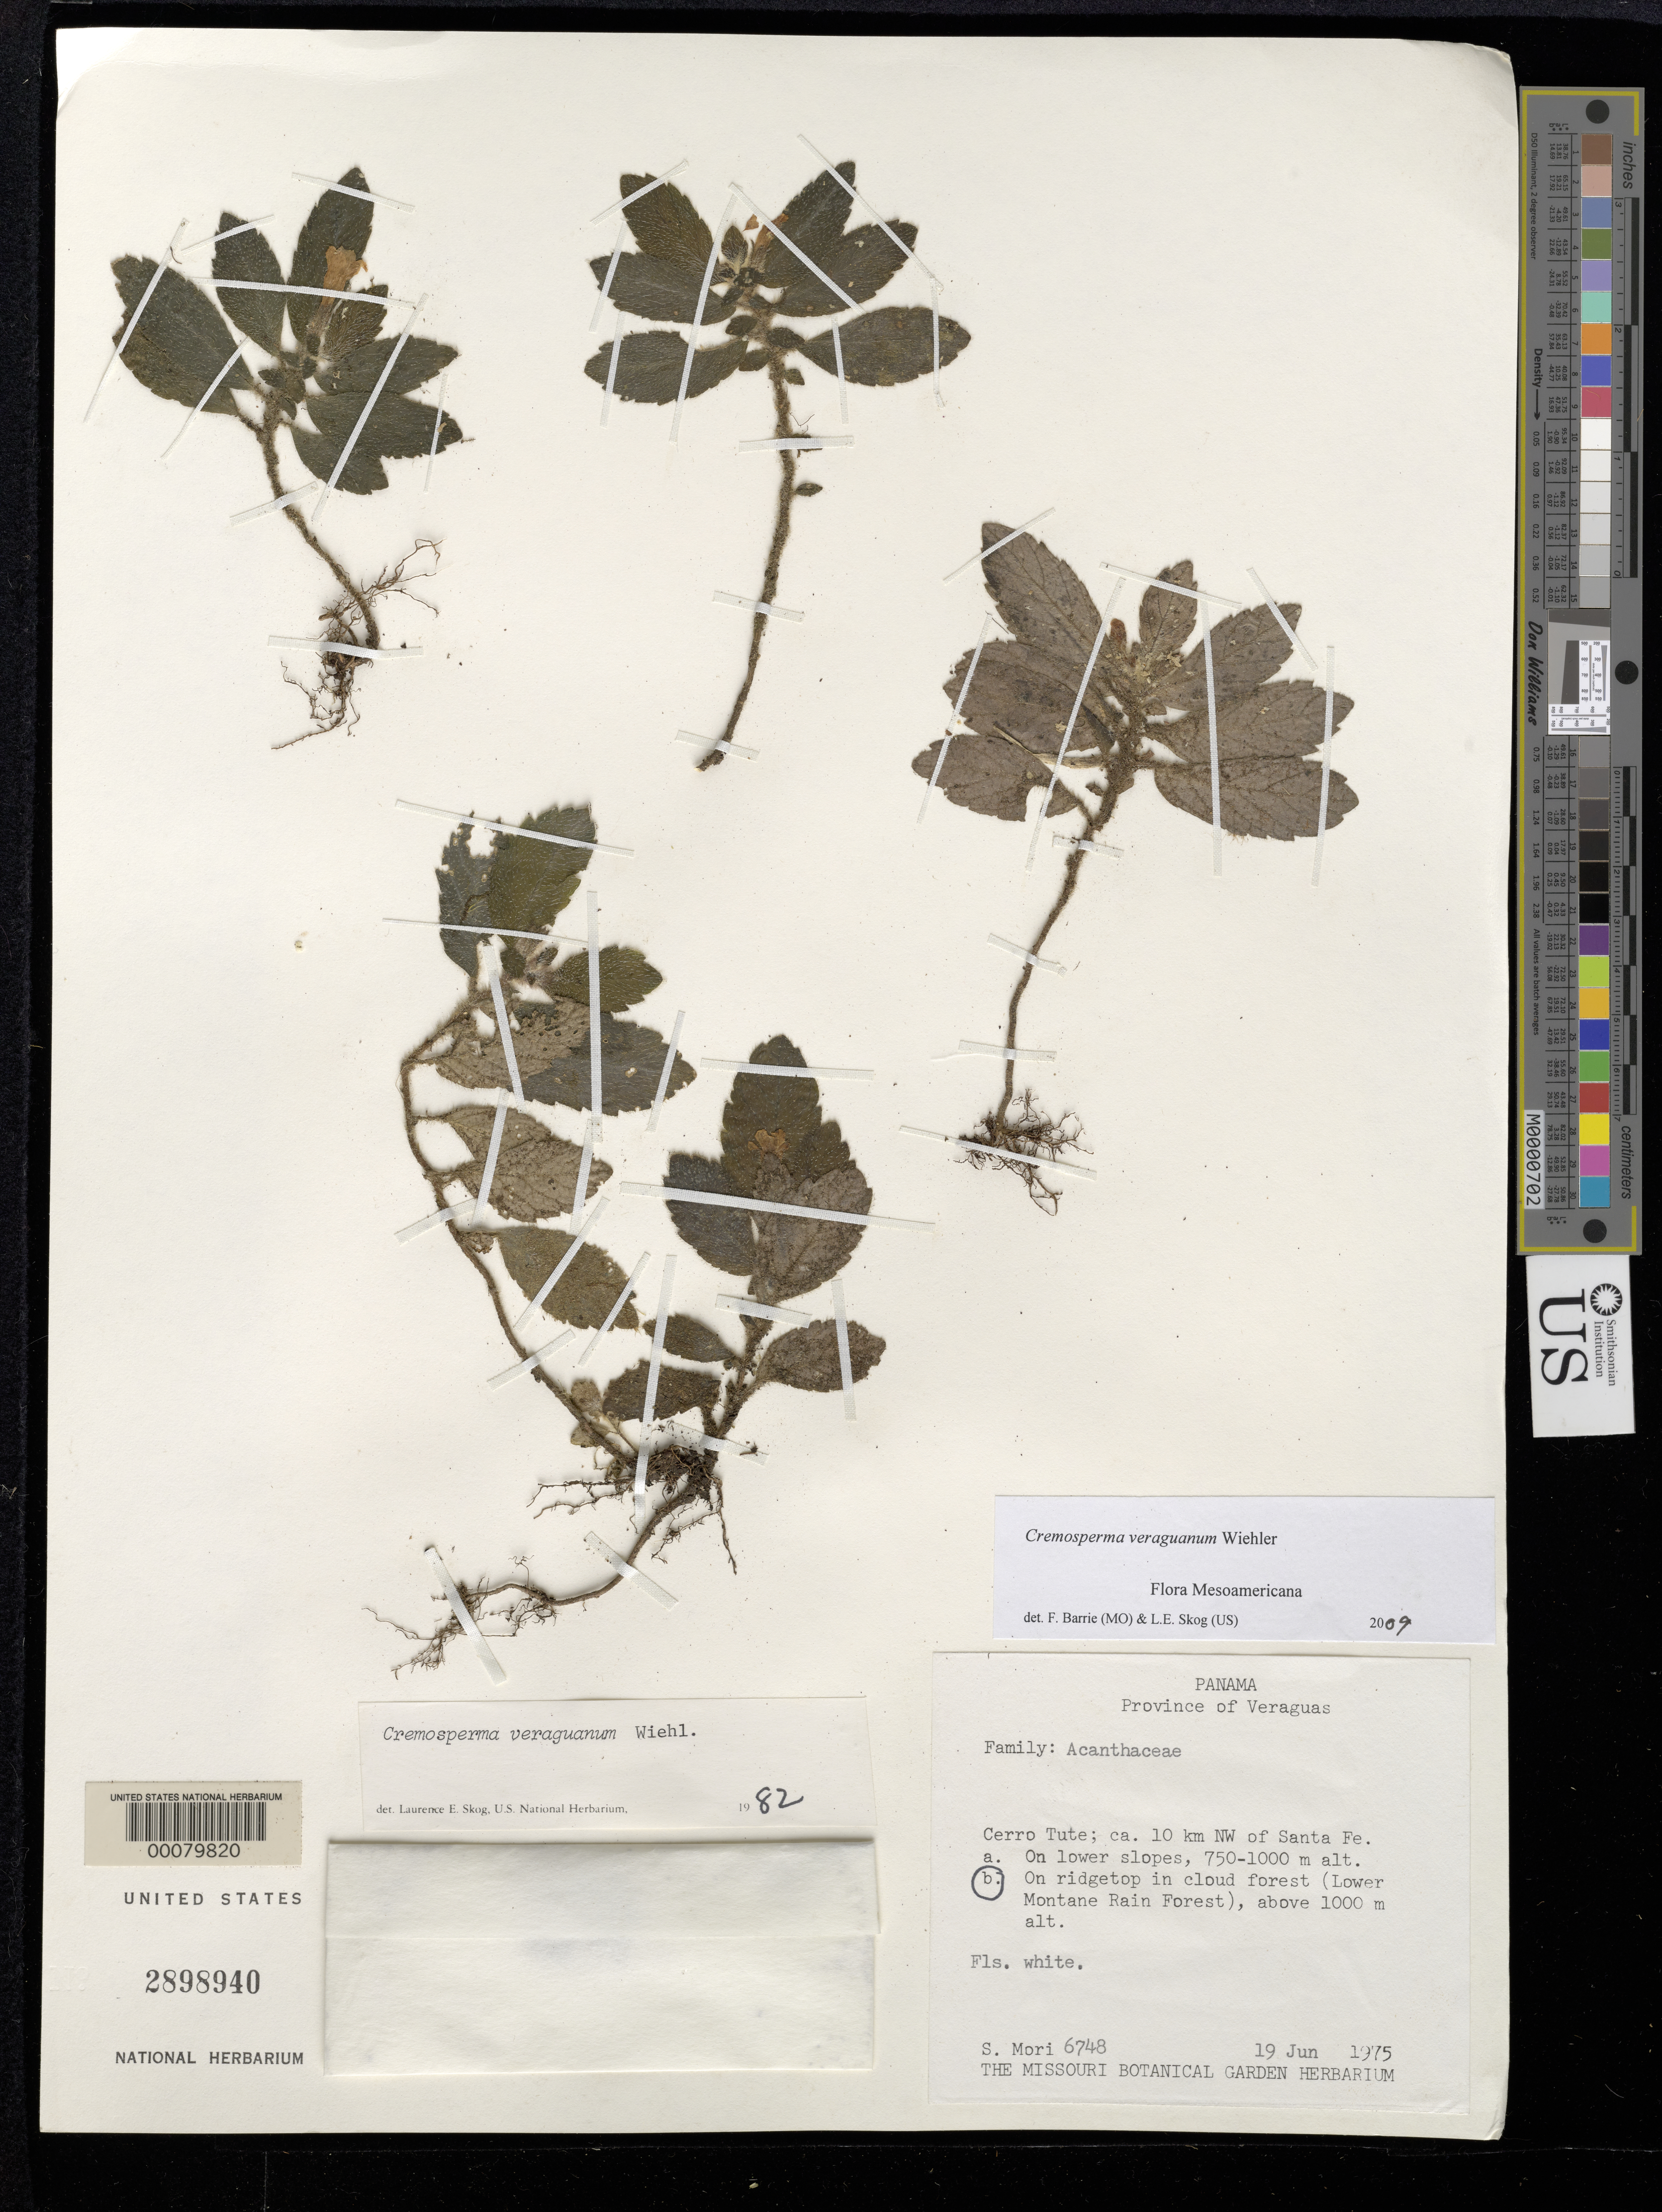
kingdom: Plantae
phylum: Tracheophyta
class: Magnoliopsida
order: Lamiales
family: Gesneriaceae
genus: Cremosperma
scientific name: Cremosperma veraguanum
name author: Wiehler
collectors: S. Mori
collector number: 6748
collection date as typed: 19 Jun 1975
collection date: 1975-06-19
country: Panama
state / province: Veraguas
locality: Cerro Tute, about 10 km NW of Santa Fe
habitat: On ridgetop in cloud forest (lower montane rain forest)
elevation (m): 1000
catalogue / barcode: US 2898940